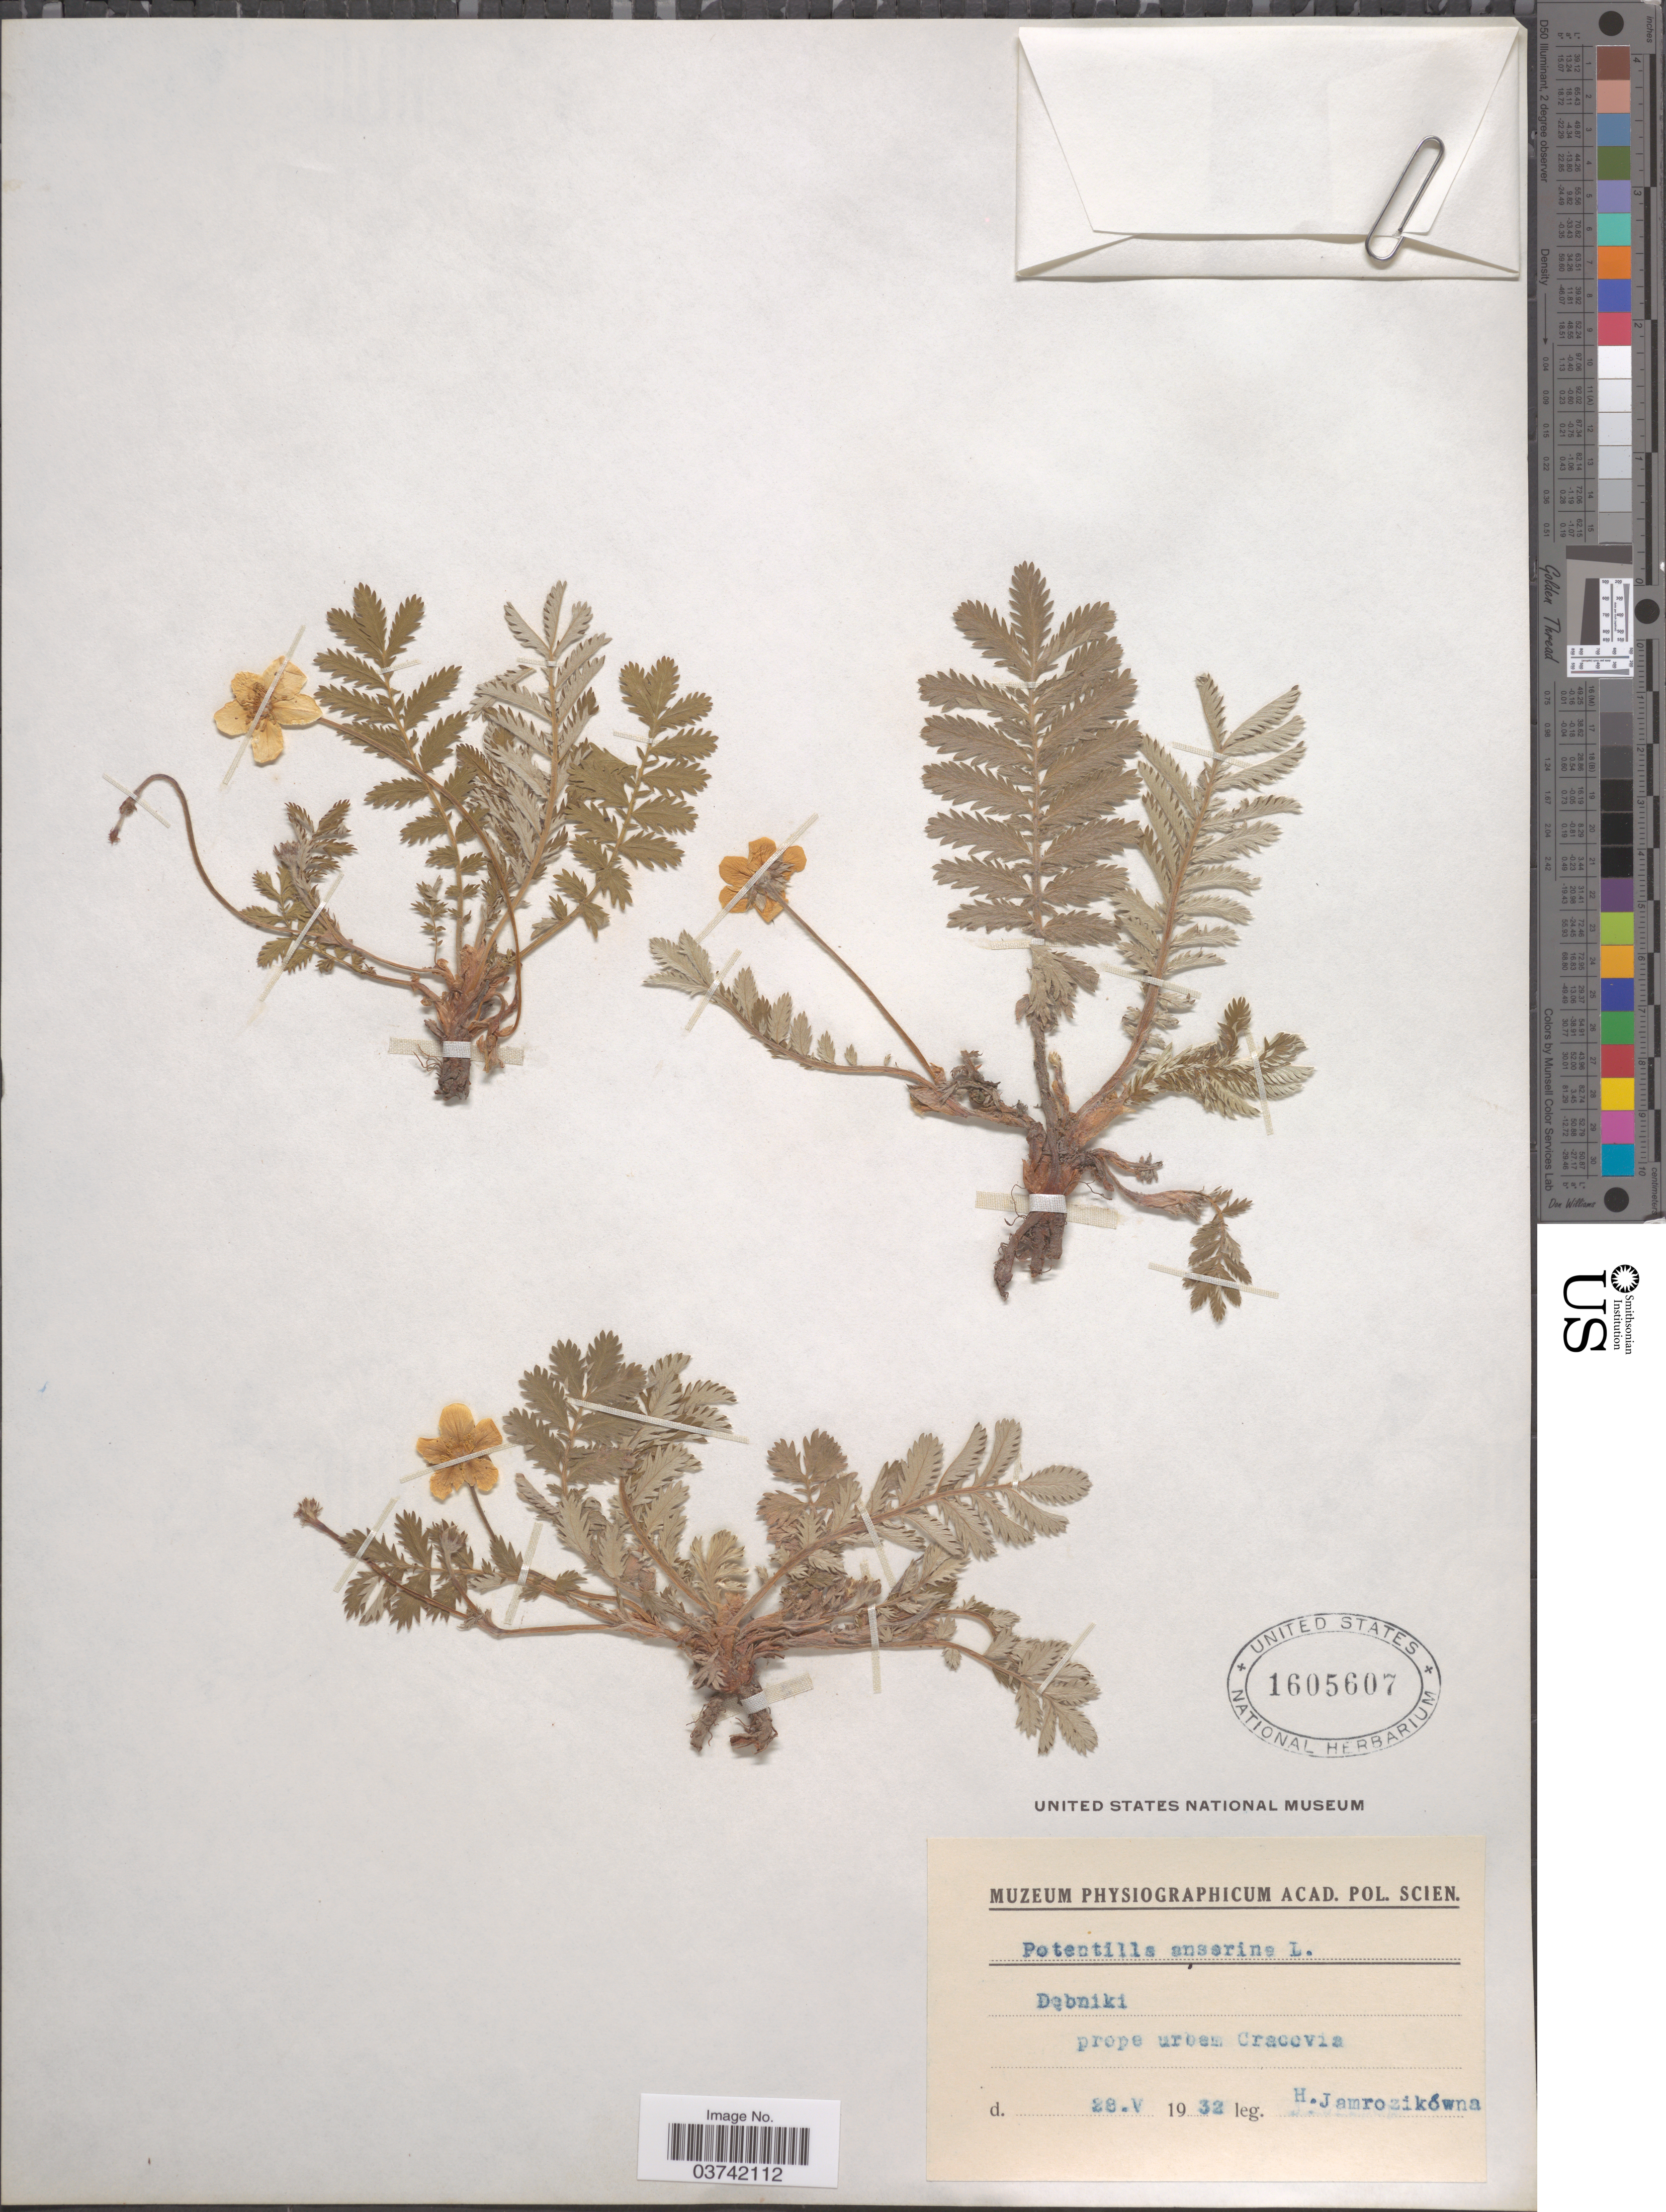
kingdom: Plantae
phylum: Tracheophyta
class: Magnoliopsida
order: Rosales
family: Rosaceae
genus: Argentina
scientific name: Argentina anserina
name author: (L.) Rydb.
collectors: H. Jamrozikówna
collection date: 1932-05-28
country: Poland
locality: Debniki prope urbem Cracovia.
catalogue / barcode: US 1605607